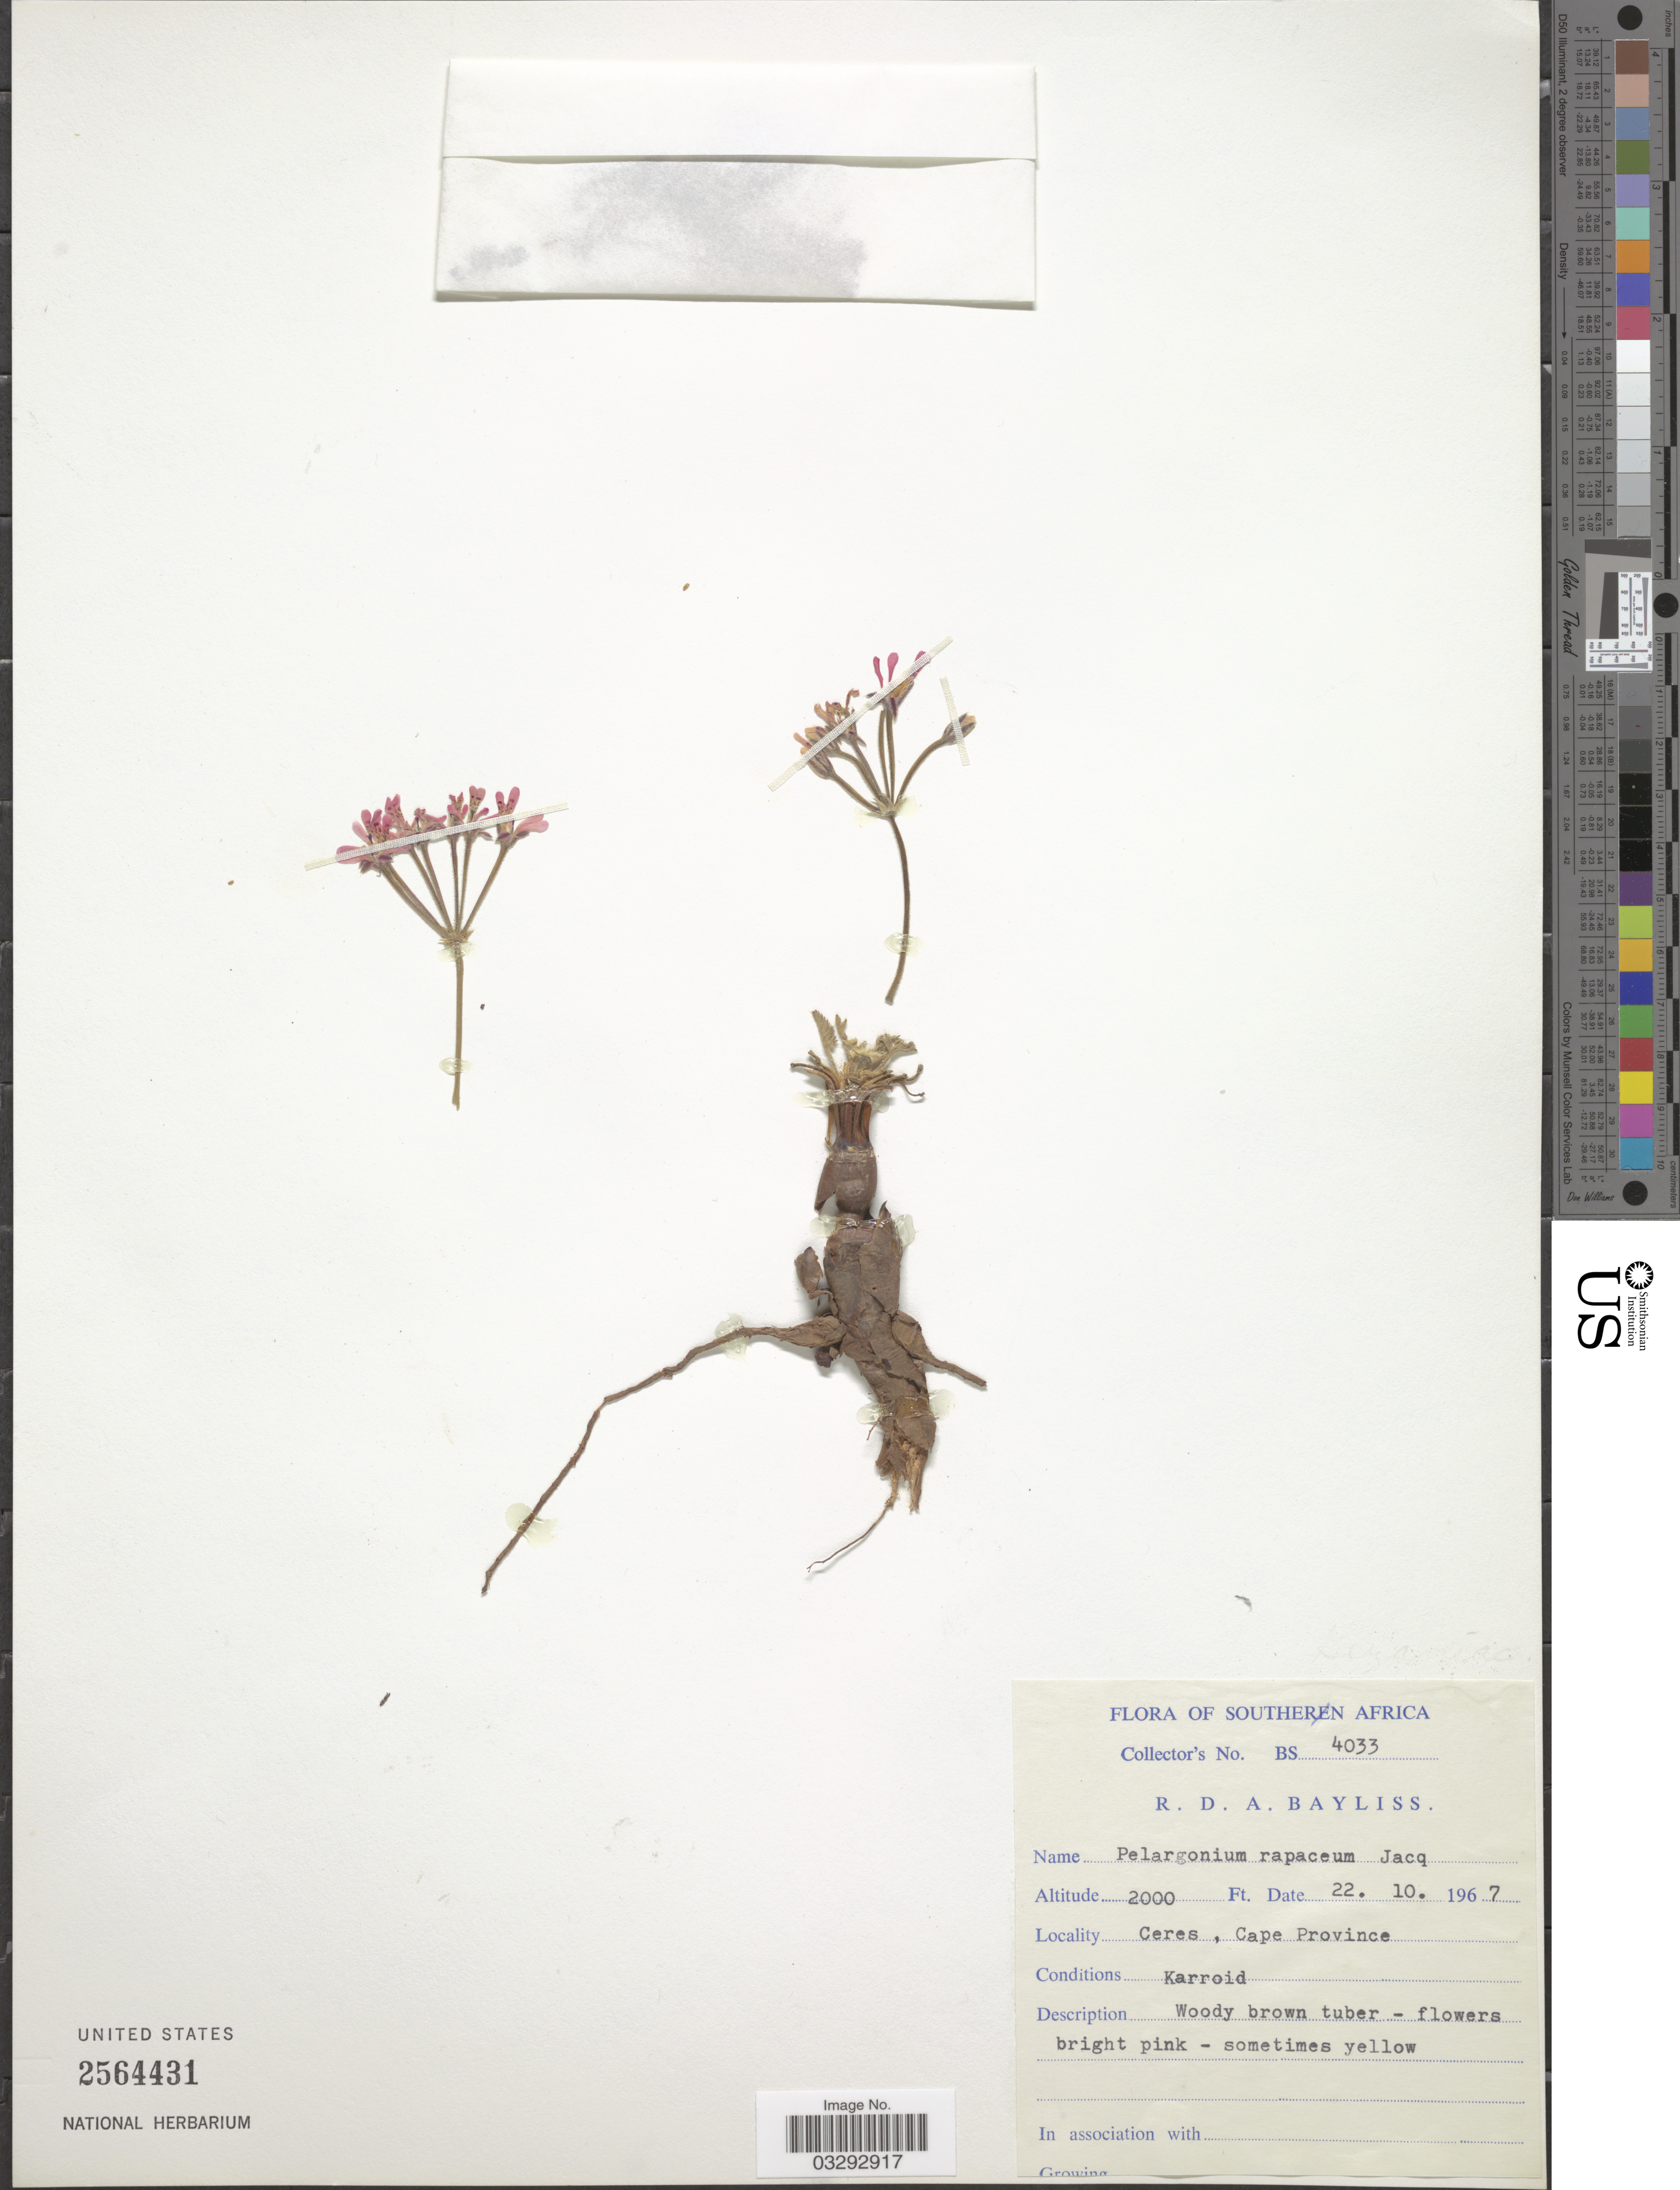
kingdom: Plantae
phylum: Tracheophyta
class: Magnoliopsida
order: Geraniales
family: Geraniaceae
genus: Pelargonium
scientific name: Pelargonium rapaceum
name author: (L.) L'Hér.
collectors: R. Bayliss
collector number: BS4033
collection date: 1967-10-22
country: South Africa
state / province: Western Cape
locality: Southern Africa, Ceres.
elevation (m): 610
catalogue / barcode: US 2564431